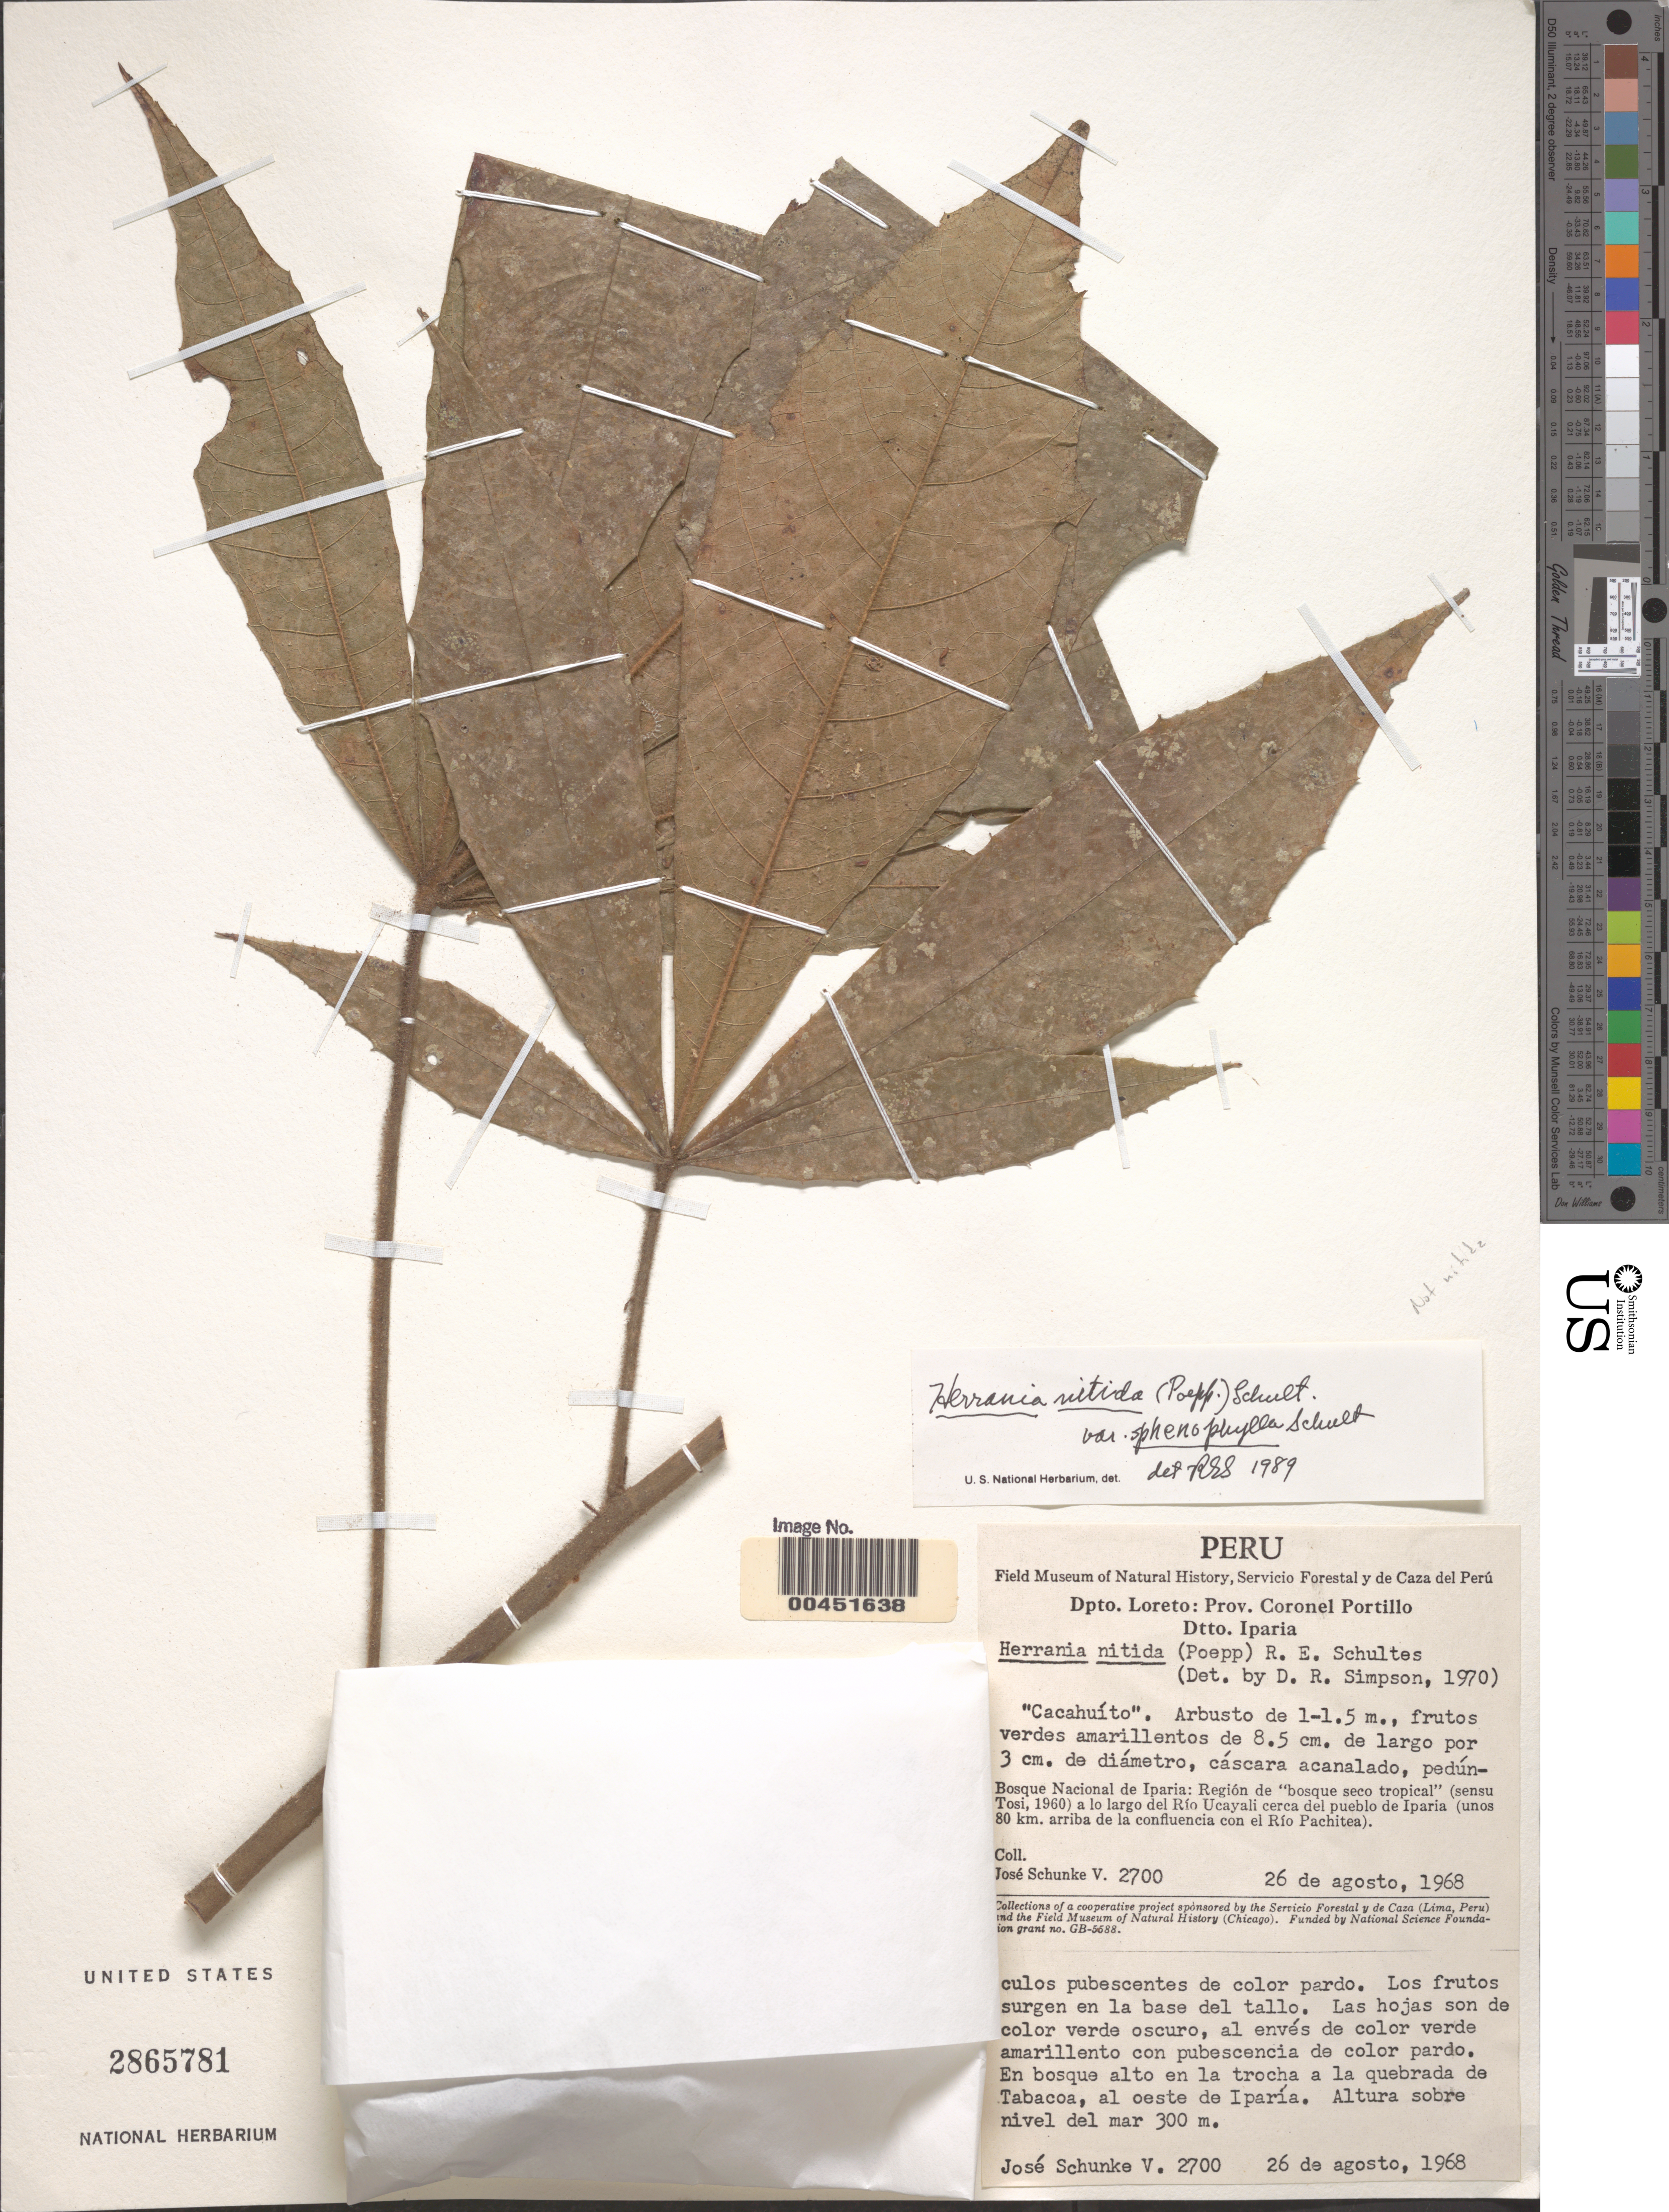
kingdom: Plantae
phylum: Tracheophyta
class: Magnoliopsida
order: Malvales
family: Malvaceae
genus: Herrania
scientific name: Herrania nitida var. sphenophylla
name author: R.E. Schult.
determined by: Schultes, R. E.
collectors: J. Schunke Vigo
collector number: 2700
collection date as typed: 26 Aug 1968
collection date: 1968-08-26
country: Peru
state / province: Ucayali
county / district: Coronel Portillo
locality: Department/Departmento: Loreto. Province/provincia Coronel Portillo: Bosque Nacional de Iparia, en bosque alto en la trocha a la quebrada de Tabacoa, al oeste de Iparia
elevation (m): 300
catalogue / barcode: US 2865781